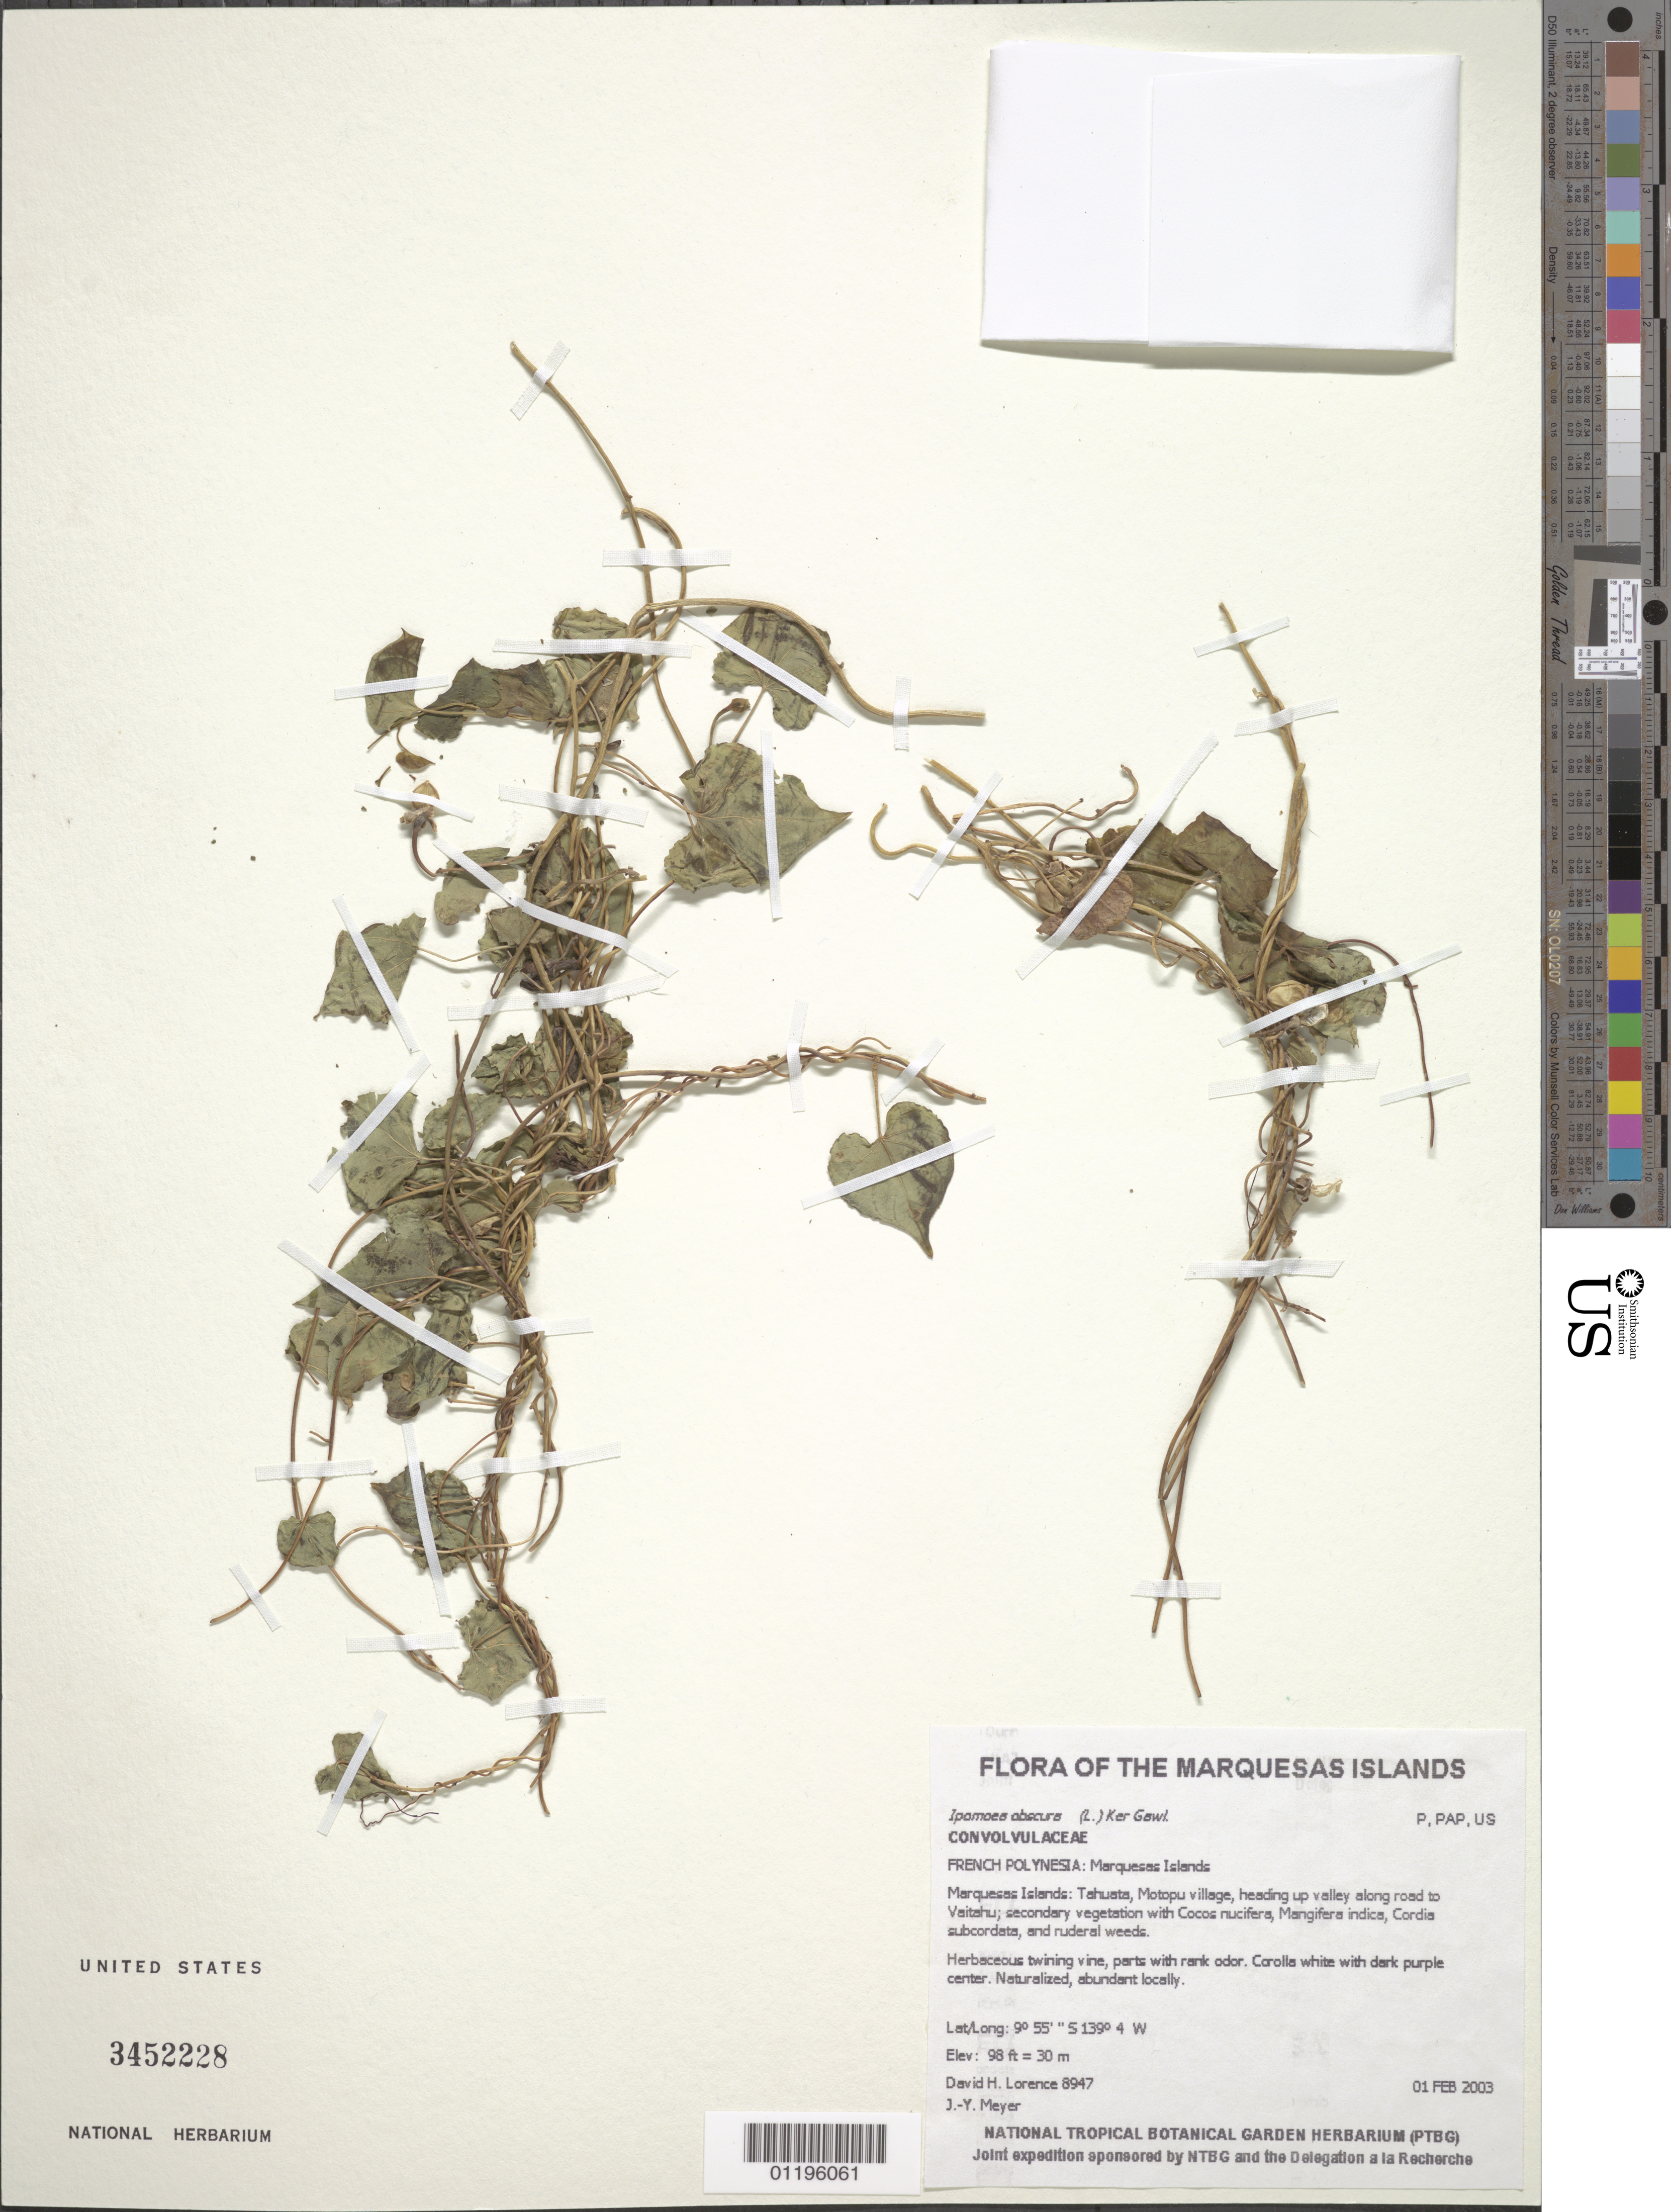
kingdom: Plantae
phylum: Tracheophyta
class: Magnoliopsida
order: Solanales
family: Convolvulaceae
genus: Ipomoea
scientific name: Ipomoea obscura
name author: (L.) Ker Gawl.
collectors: D. Lorence & J.-Y. Meyer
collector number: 8947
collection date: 2003-02-01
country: French Polynesia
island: Tahuata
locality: Motopu village, heading up valley along road to Vaitahu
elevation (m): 30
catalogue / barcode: US 3452228